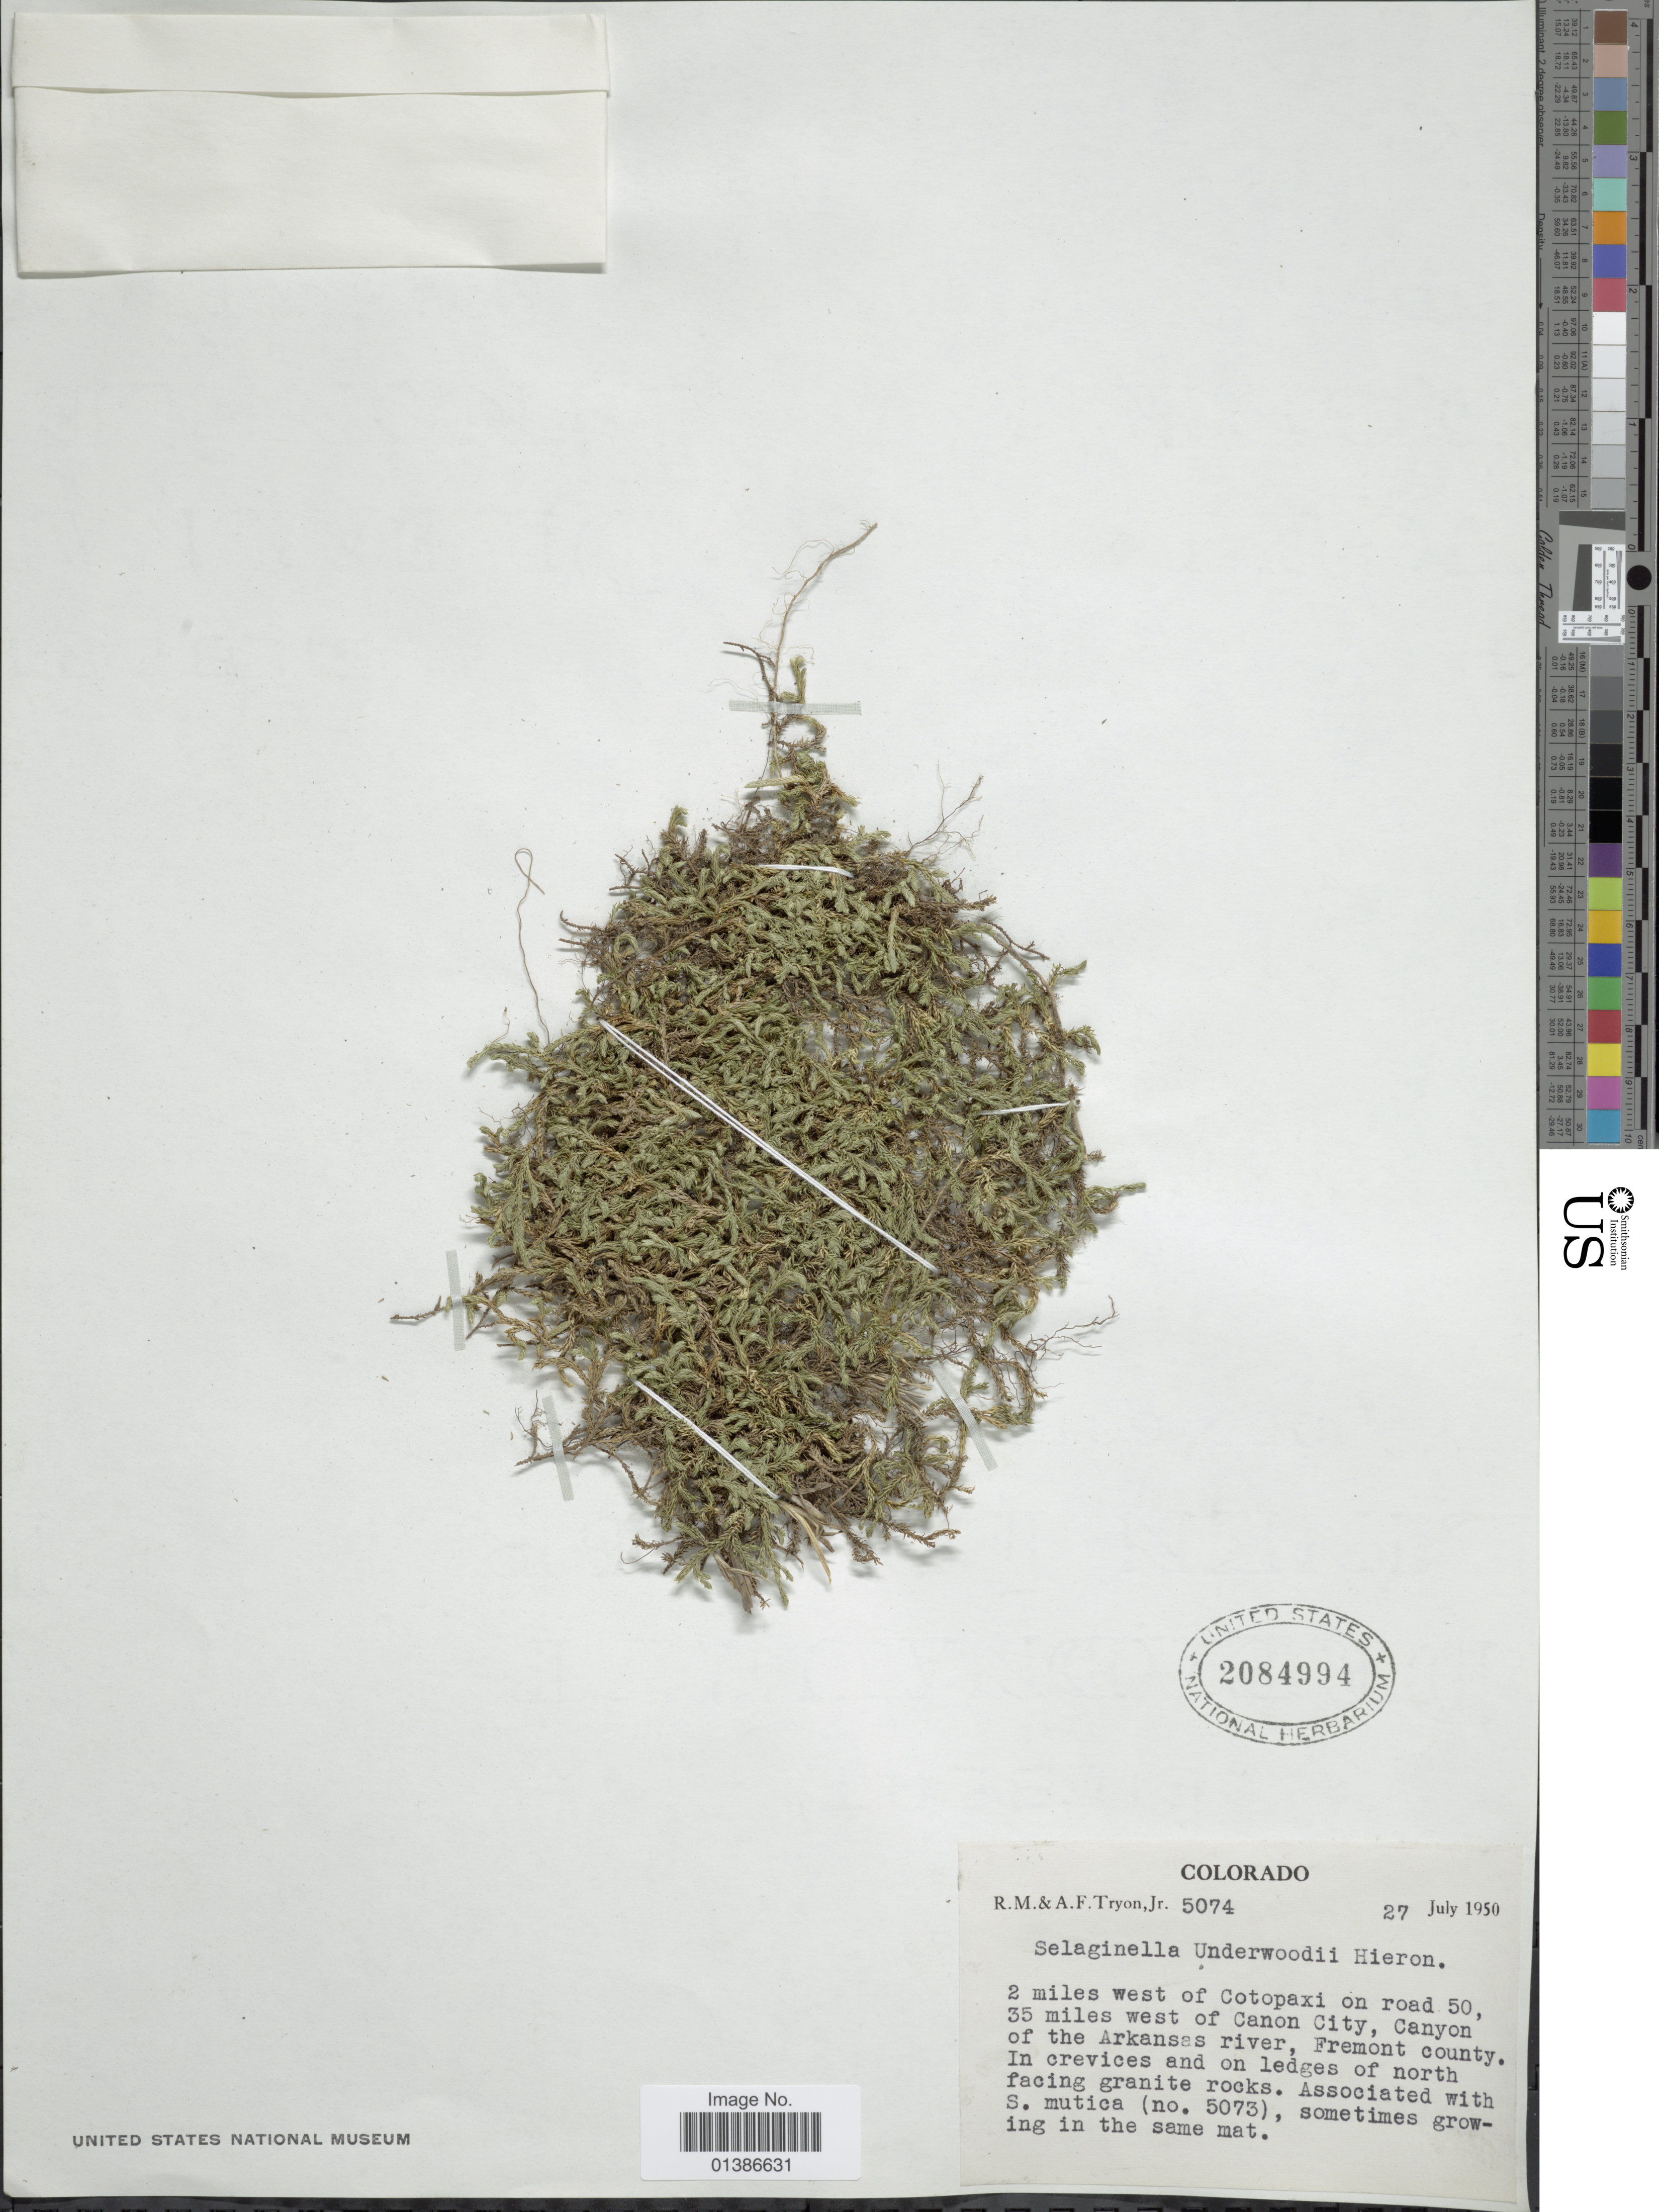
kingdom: Plantae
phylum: Tracheophyta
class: Lycopodiopsida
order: Selaginellales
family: Selaginellaceae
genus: Selaginella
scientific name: Selaginella underwoodii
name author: Hieron.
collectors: R. M. Tryon & A. F. Tryon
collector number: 5074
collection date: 1950-07-27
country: United States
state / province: Colorado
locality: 2 miles west of Cotopaxi on road 50, 35 miles west of Canon City, Canyon of the Arkansas river, Fremont county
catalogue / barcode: US 2084994